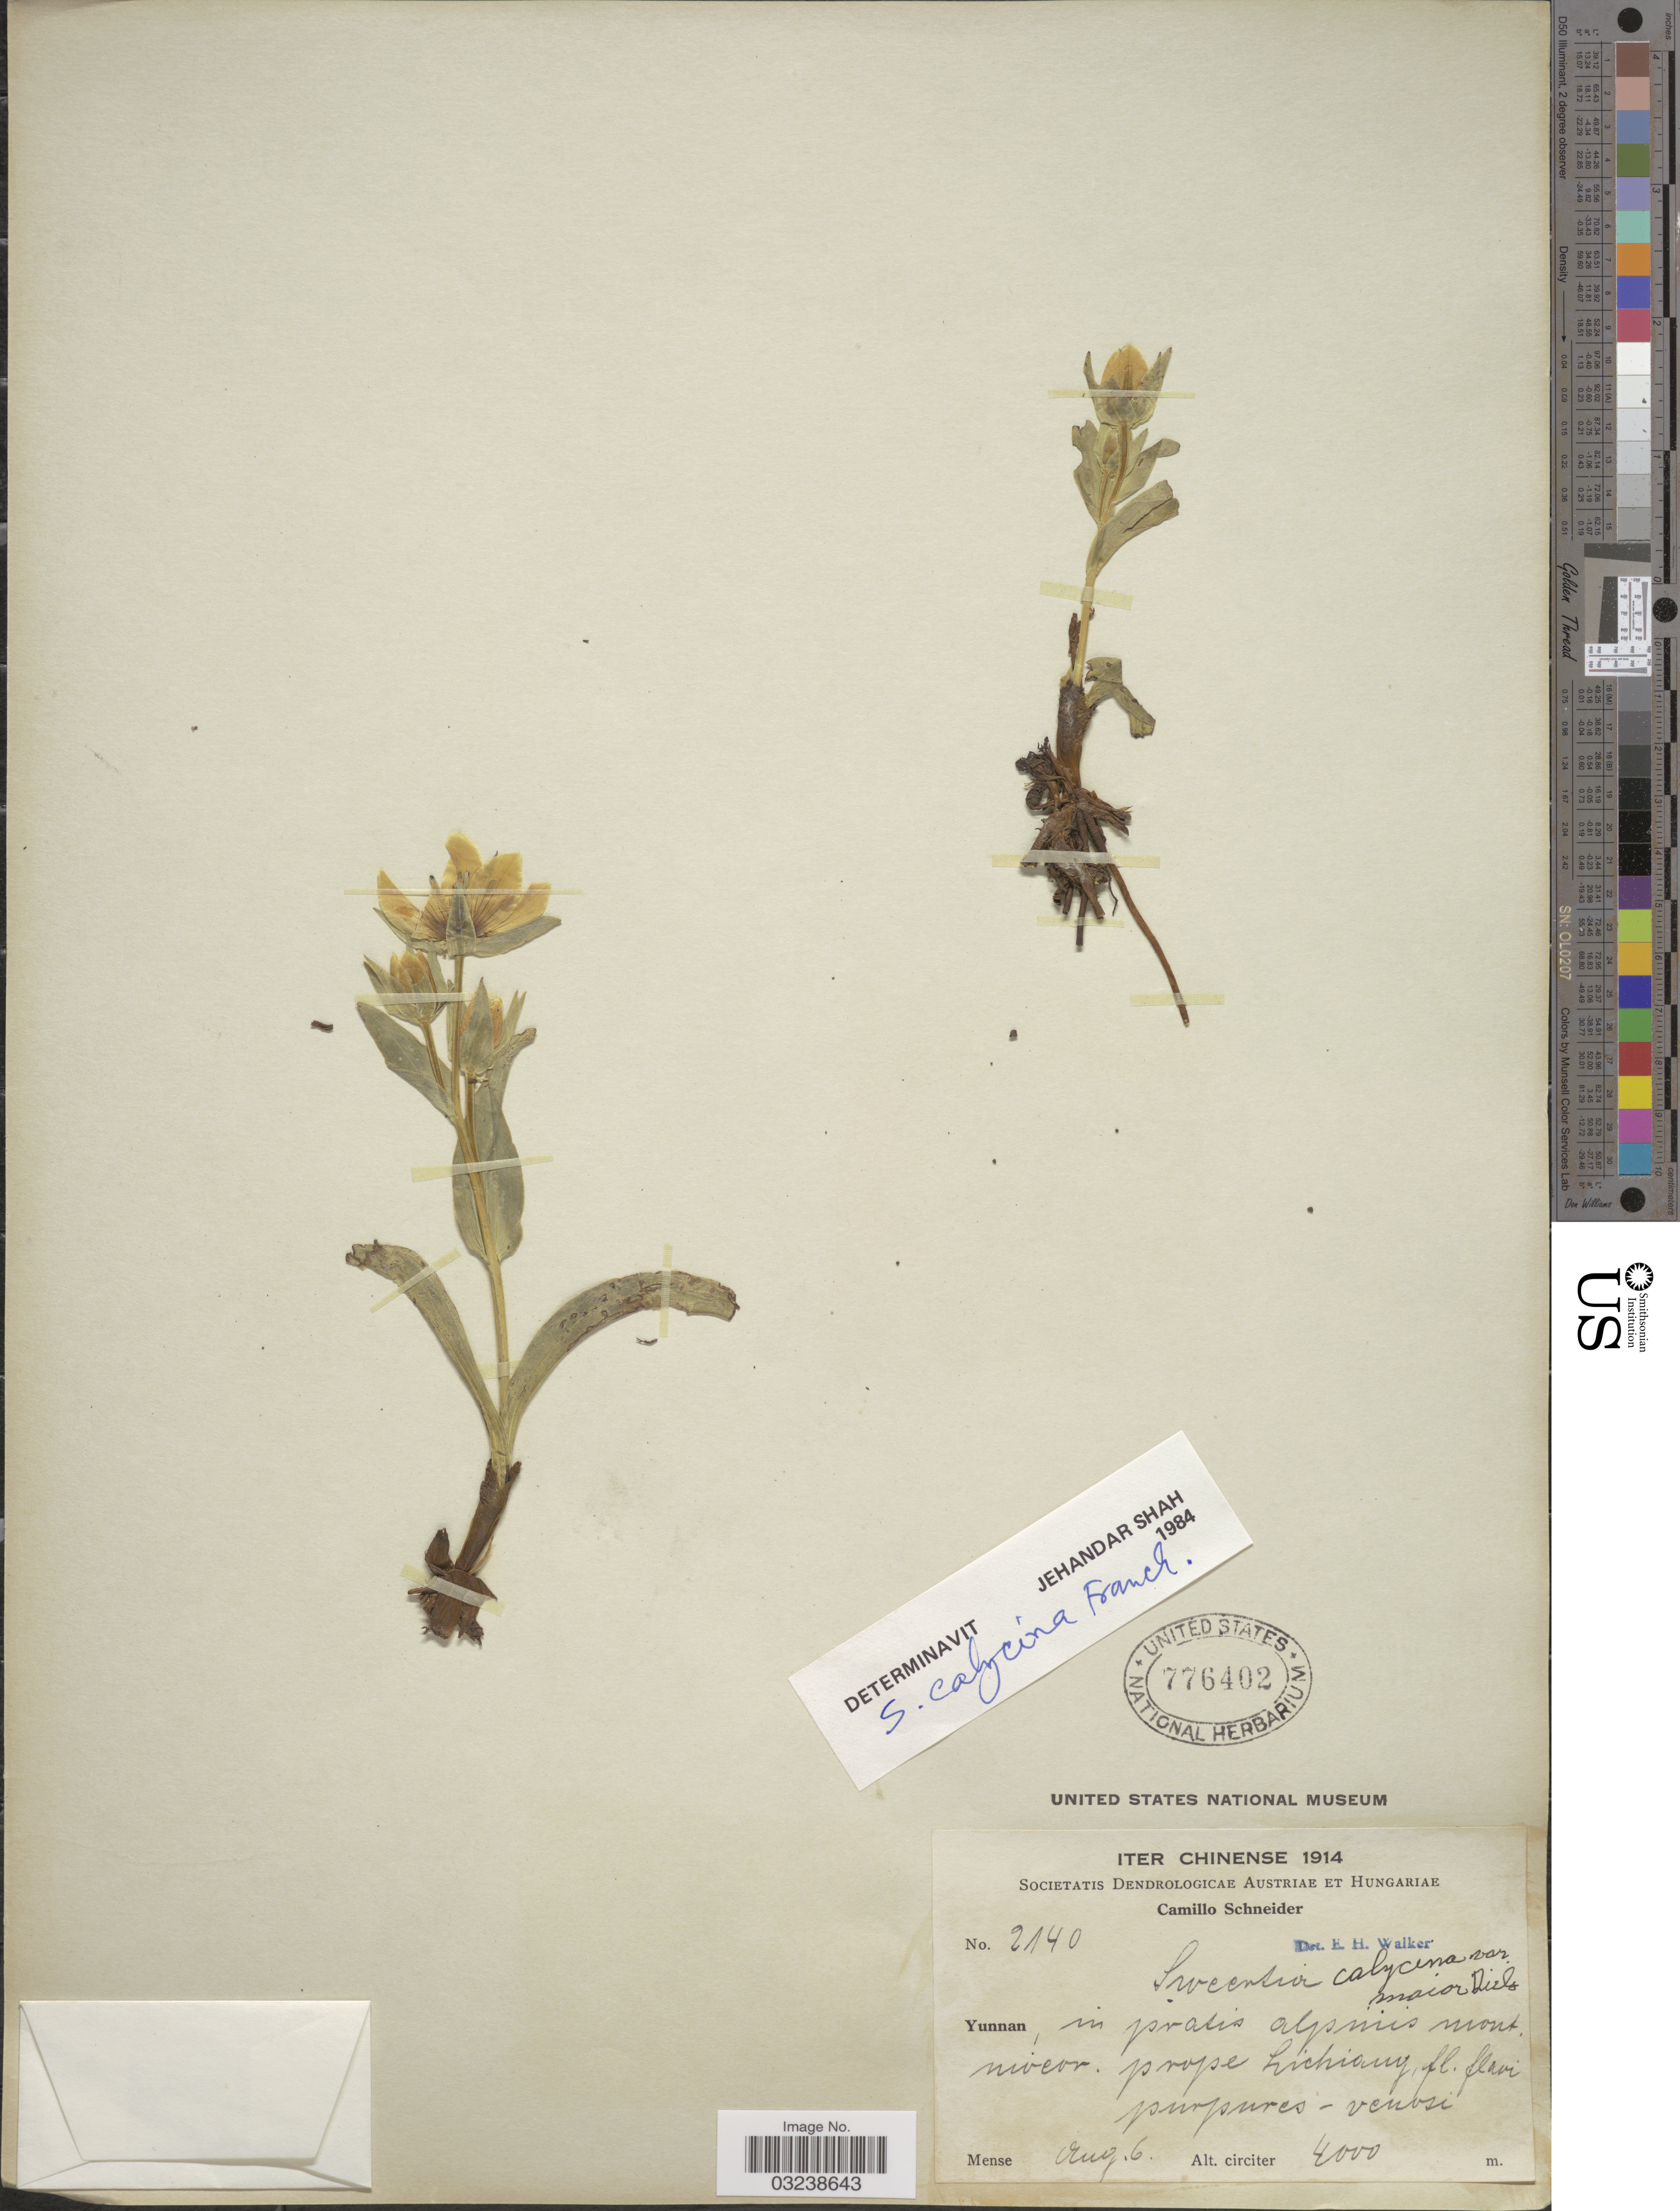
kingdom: Plantae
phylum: Tracheophyta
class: Magnoliopsida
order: Gentianales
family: Gentianaceae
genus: Swertia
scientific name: Swertia calycina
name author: Franch.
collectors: C. K. Schneider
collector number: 2140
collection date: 1914-08-06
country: China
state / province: Yunnan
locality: In pratis alpinus mont. niveor. prope Lichiang.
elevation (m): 4000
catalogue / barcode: US 776402